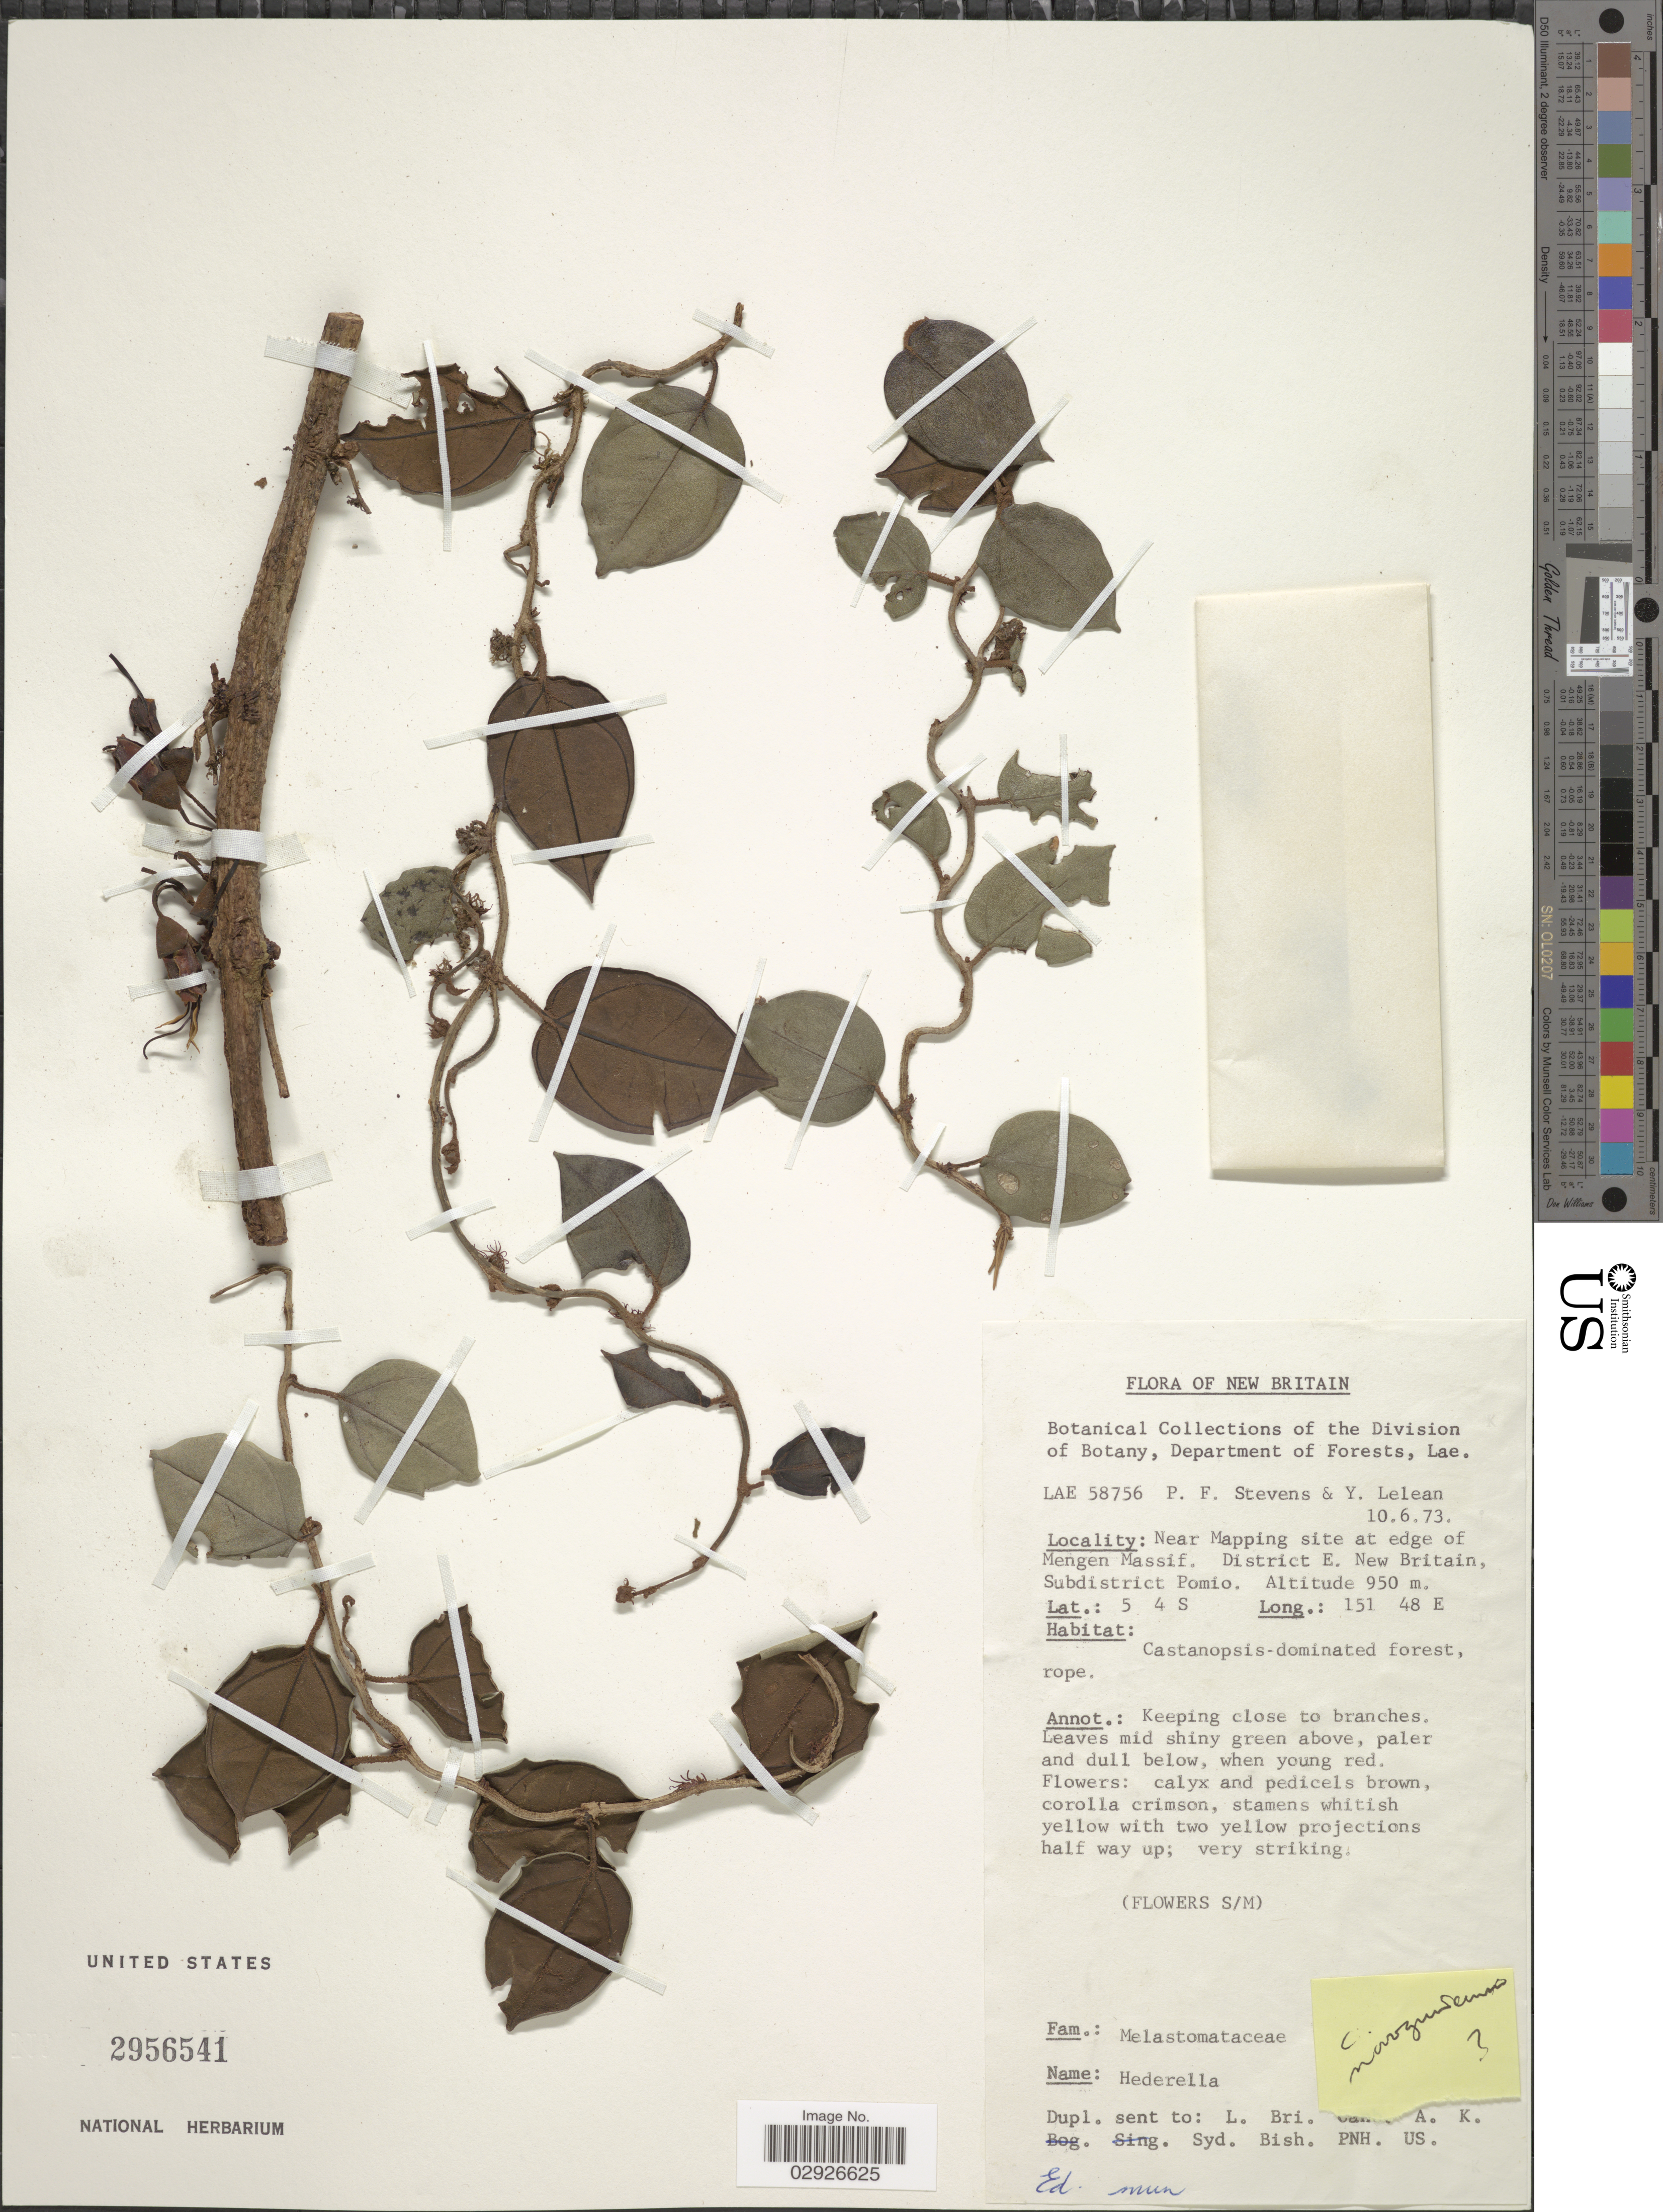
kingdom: Plantae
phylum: Tracheophyta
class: Magnoliopsida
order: Myrtales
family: Melastomataceae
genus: Catanthera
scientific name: Catanthera novoguineensis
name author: M.P. Nayar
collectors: P. F. Stevens & Y. Lelean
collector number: LAE 58756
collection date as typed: Transcribed d/m/y: 10/6/73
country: Papua New Guinea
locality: New Britain. Near Mapping site at edge of Mengen Massif. District E. New Britain, Subdistrict Pomio.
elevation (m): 950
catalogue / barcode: US 2956541